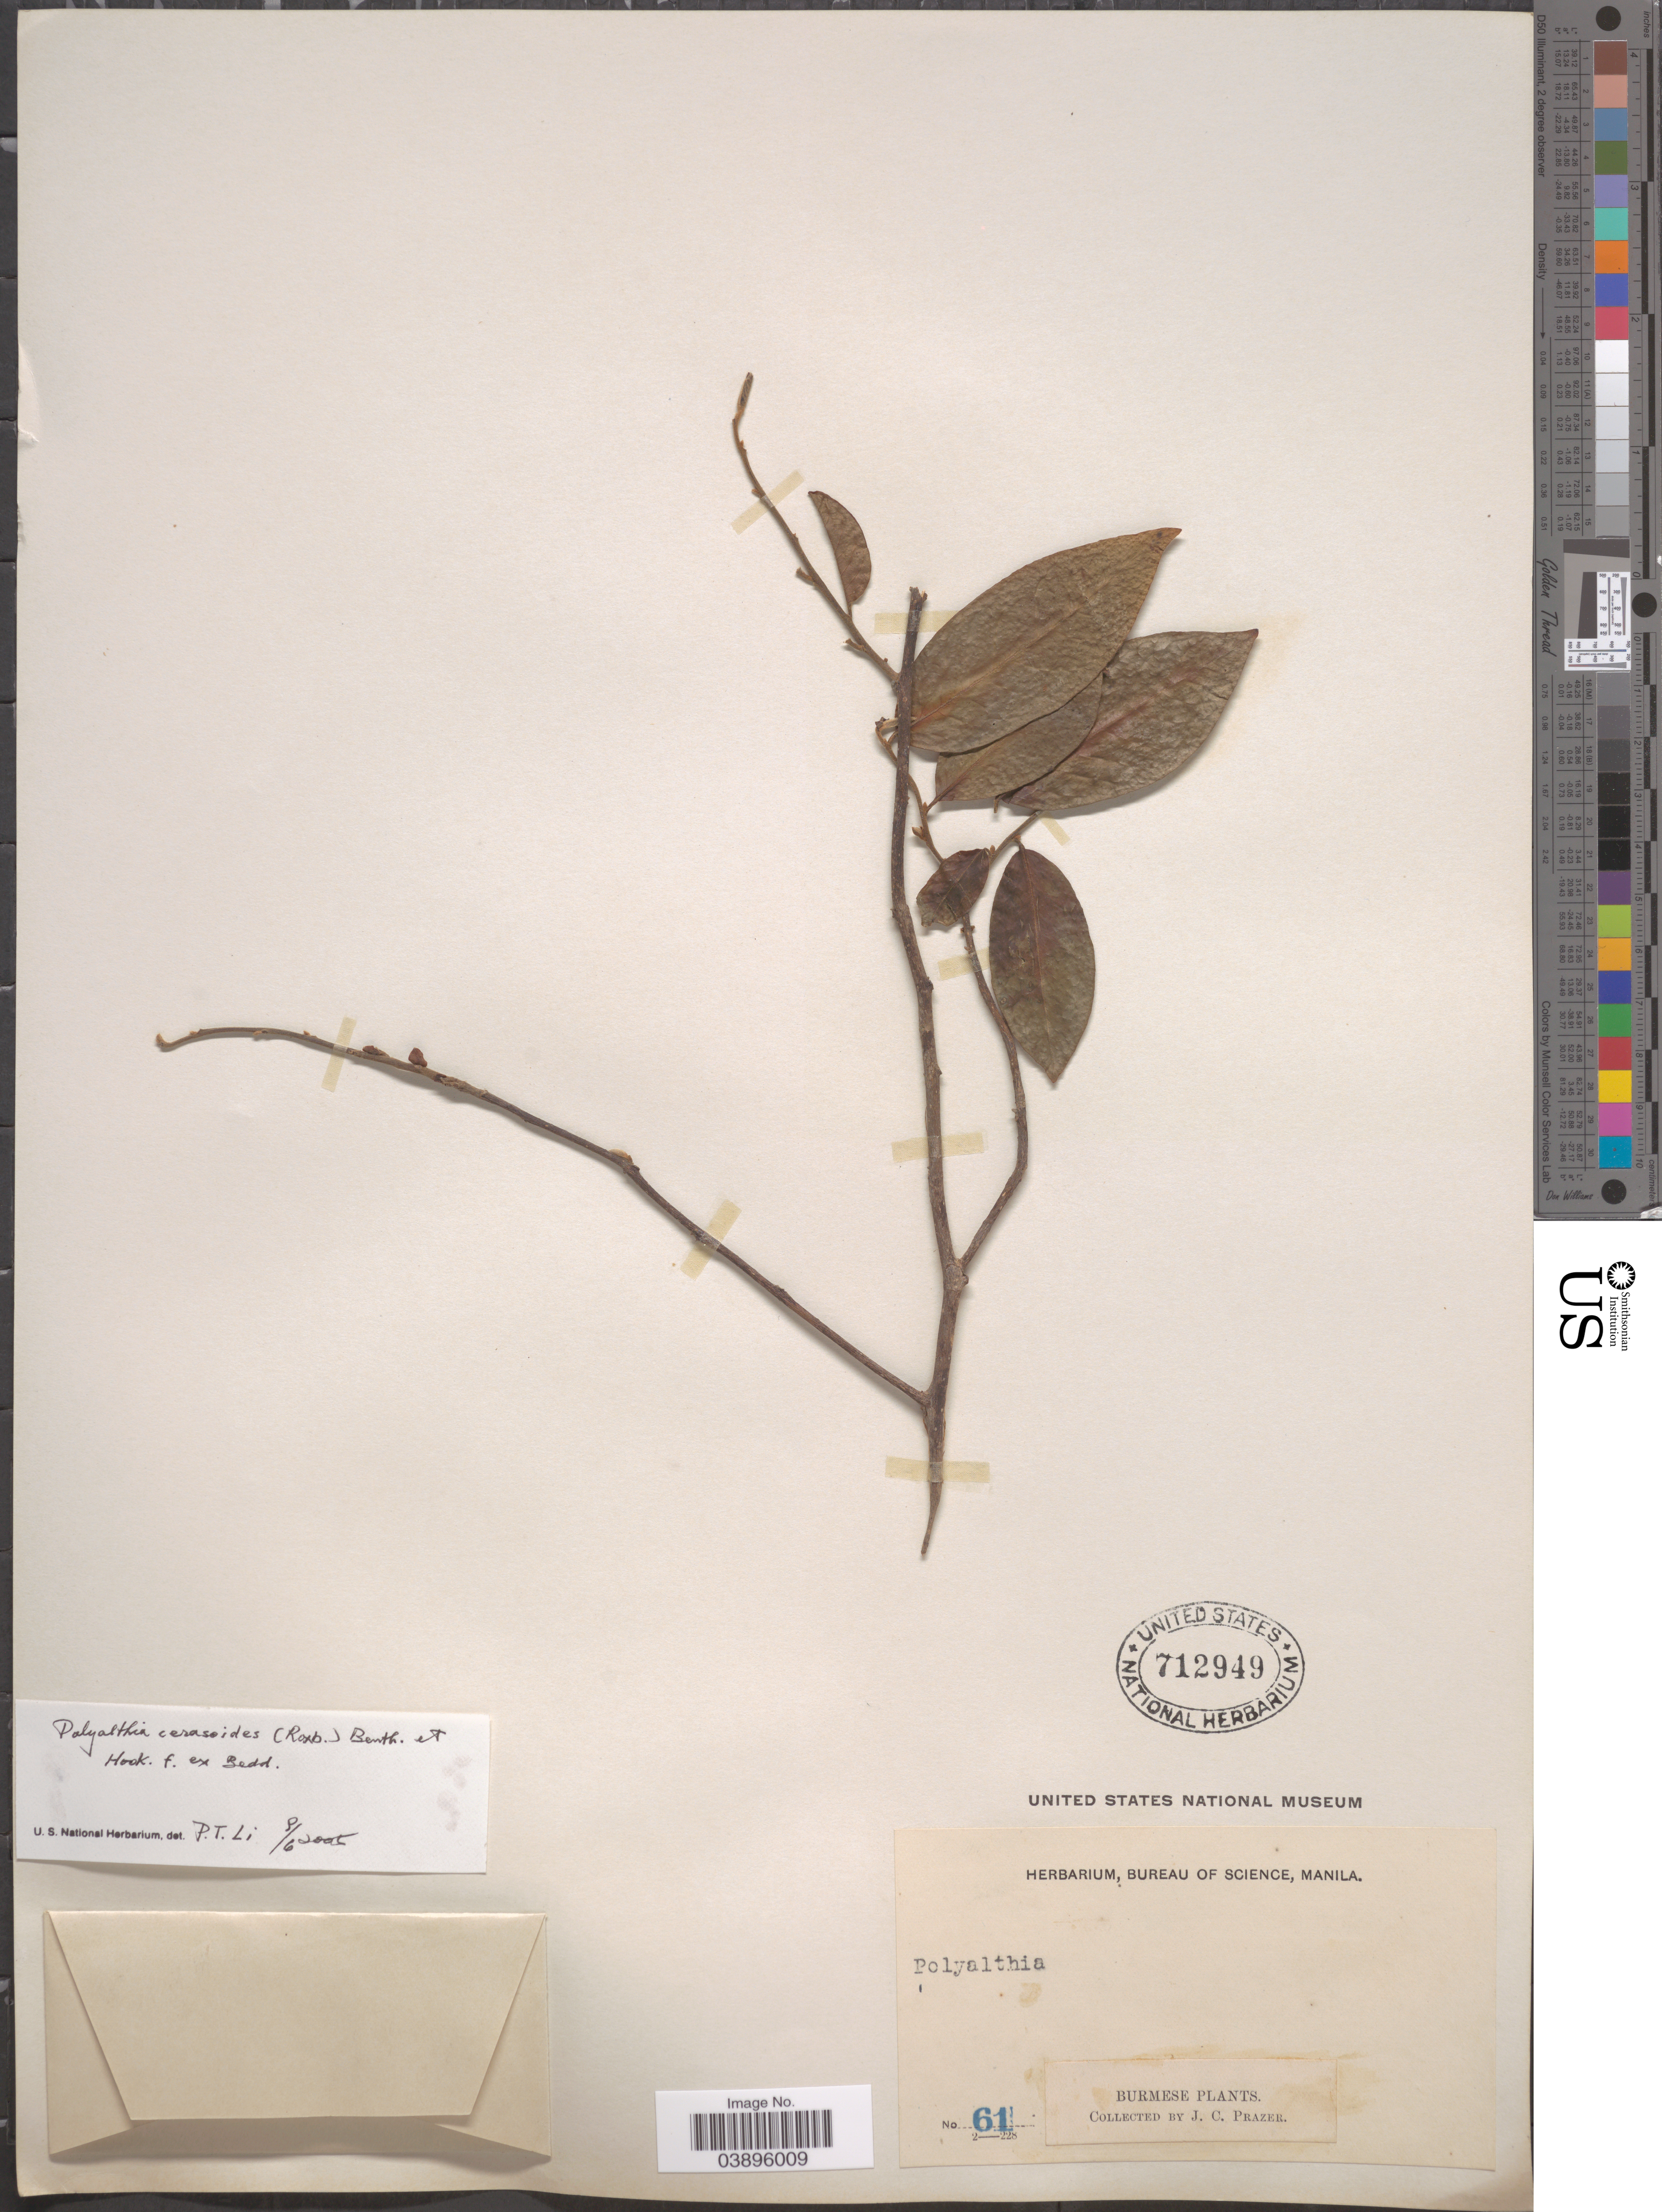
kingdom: Plantae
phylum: Tracheophyta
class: Magnoliopsida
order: Magnoliales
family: Annonaceae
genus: Polyalthia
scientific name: Polyalthia sp.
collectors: J. Prazer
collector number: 61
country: Myanmar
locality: Burmese.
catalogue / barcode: US 712949